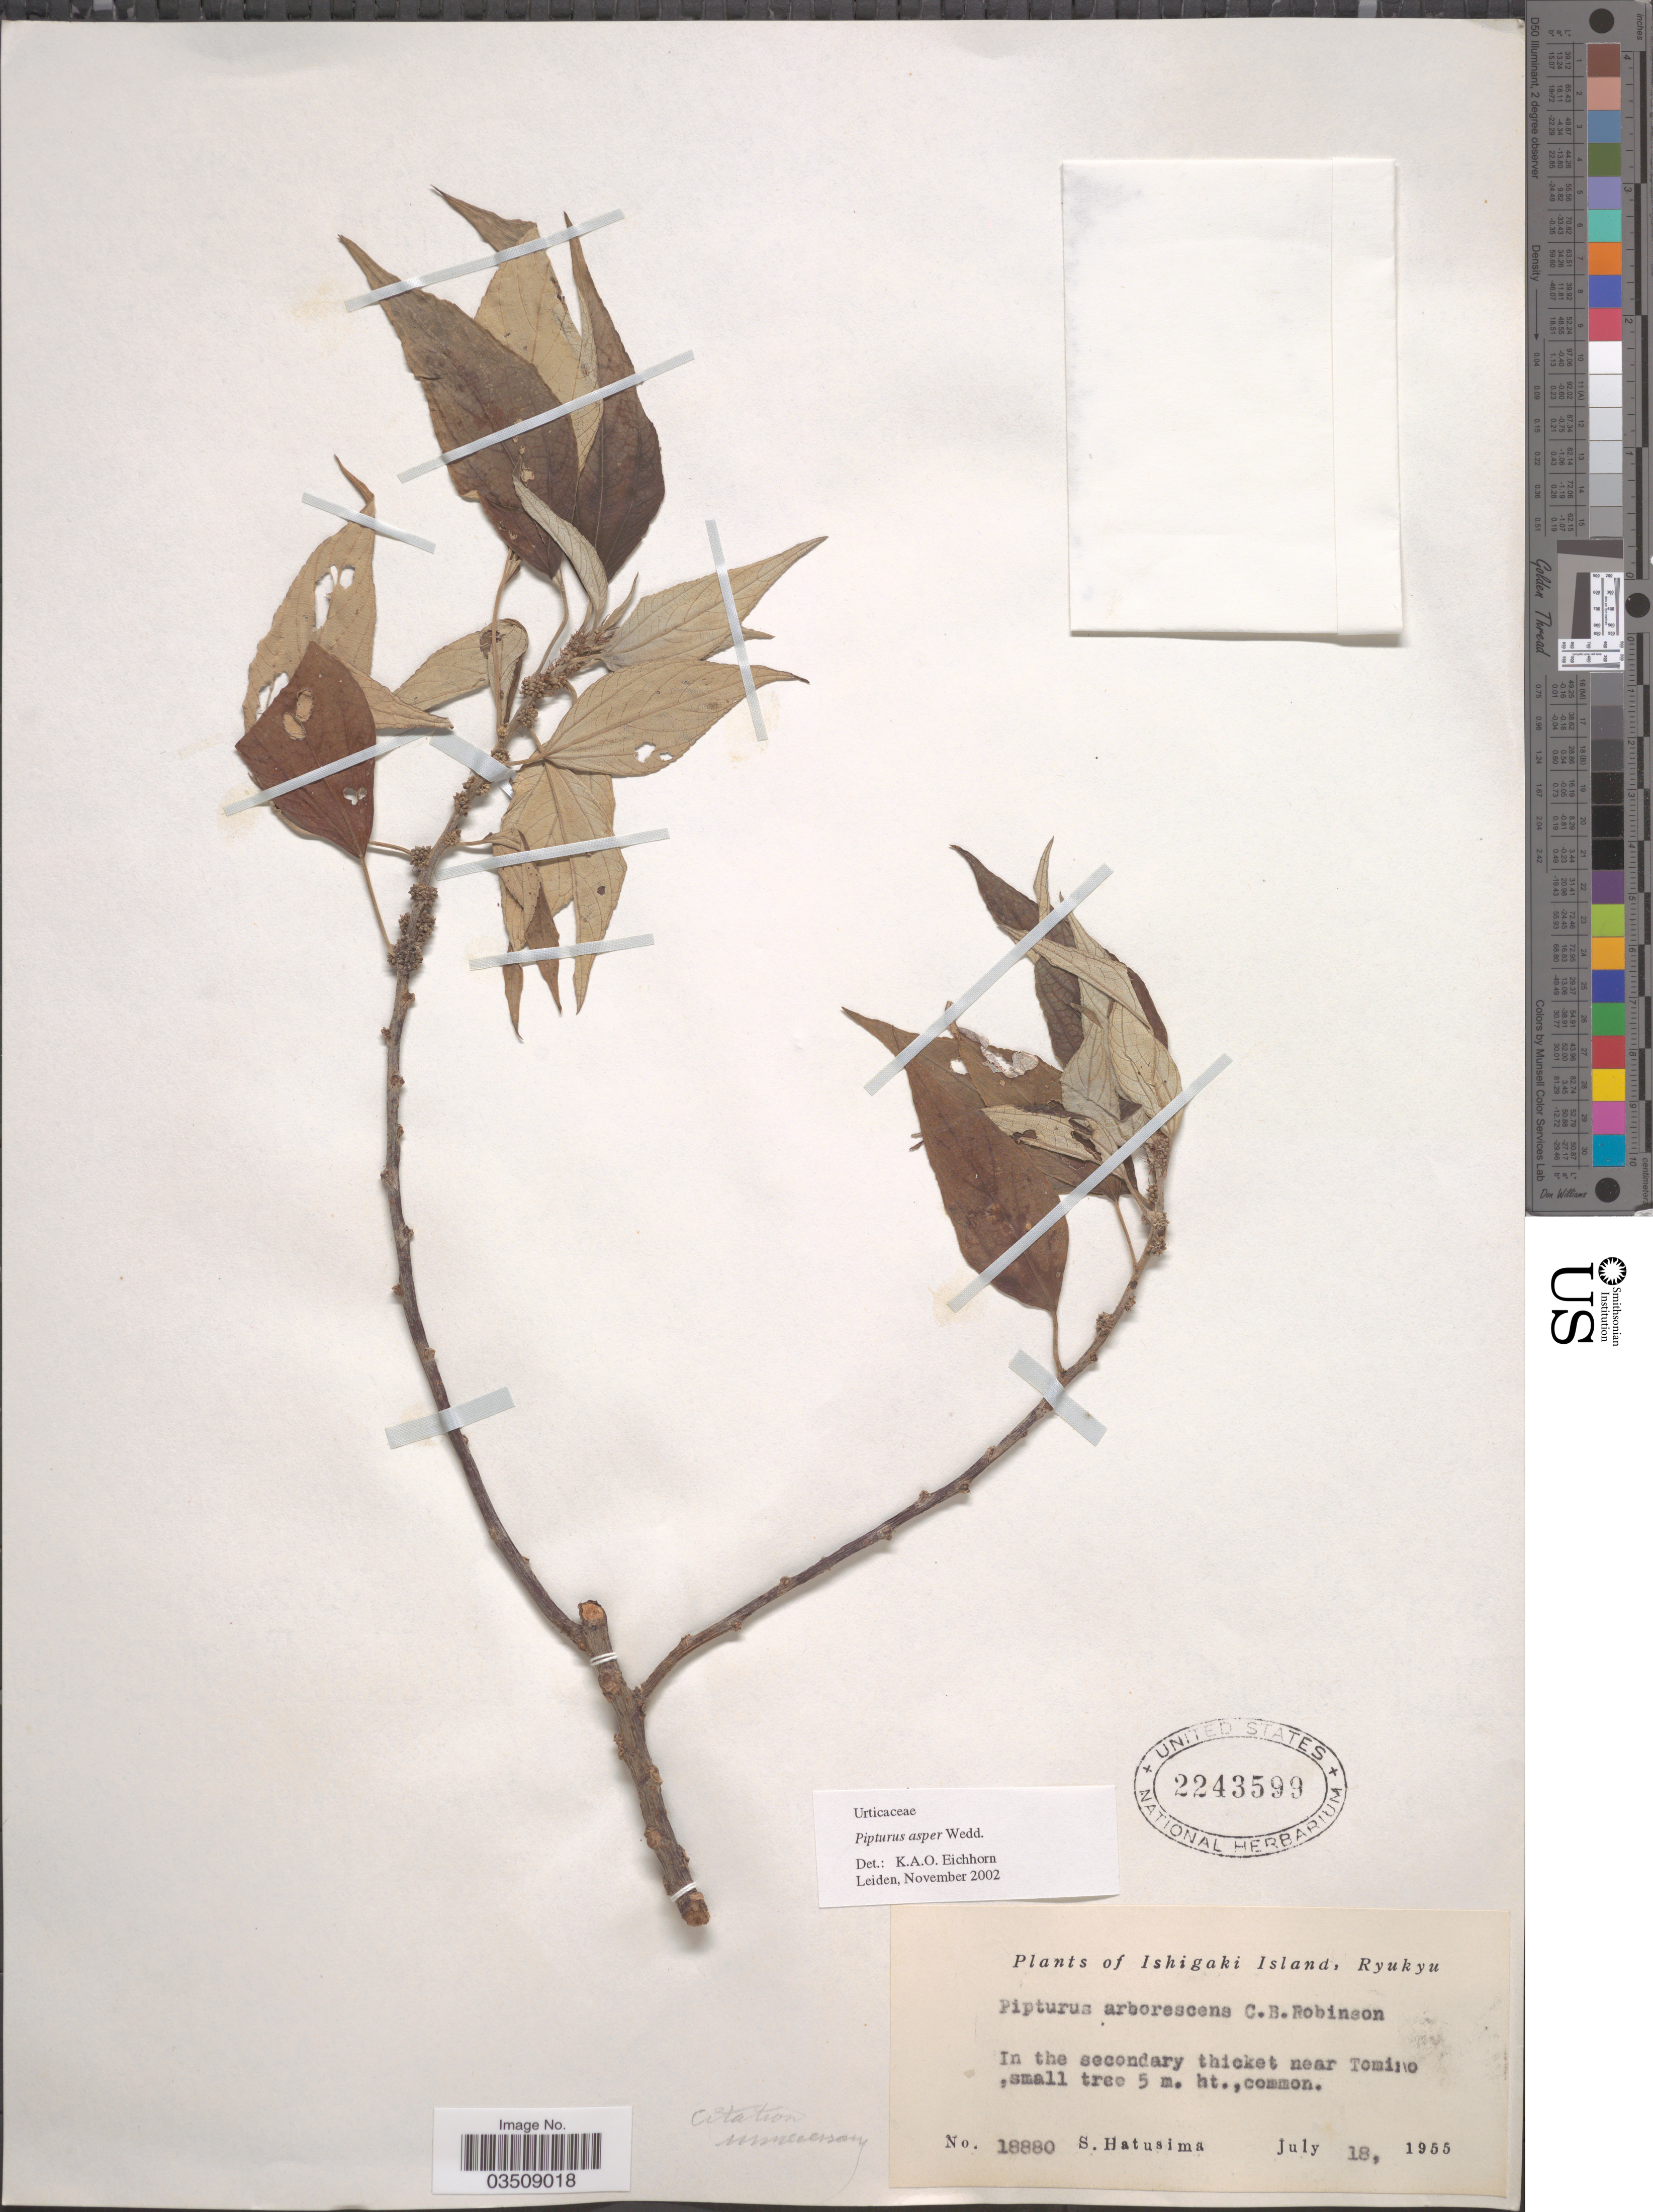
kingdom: Plantae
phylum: Tracheophyta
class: Magnoliopsida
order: Rosales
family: Urticaceae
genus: Pipturus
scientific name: Pipturus asper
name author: Wedd.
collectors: S. Hatusima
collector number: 18880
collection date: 1955-07-18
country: Japan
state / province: Okinawa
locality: Ishigaki Island, Ryukyu. In the secondary thicket near Tomino.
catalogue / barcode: US 2243599